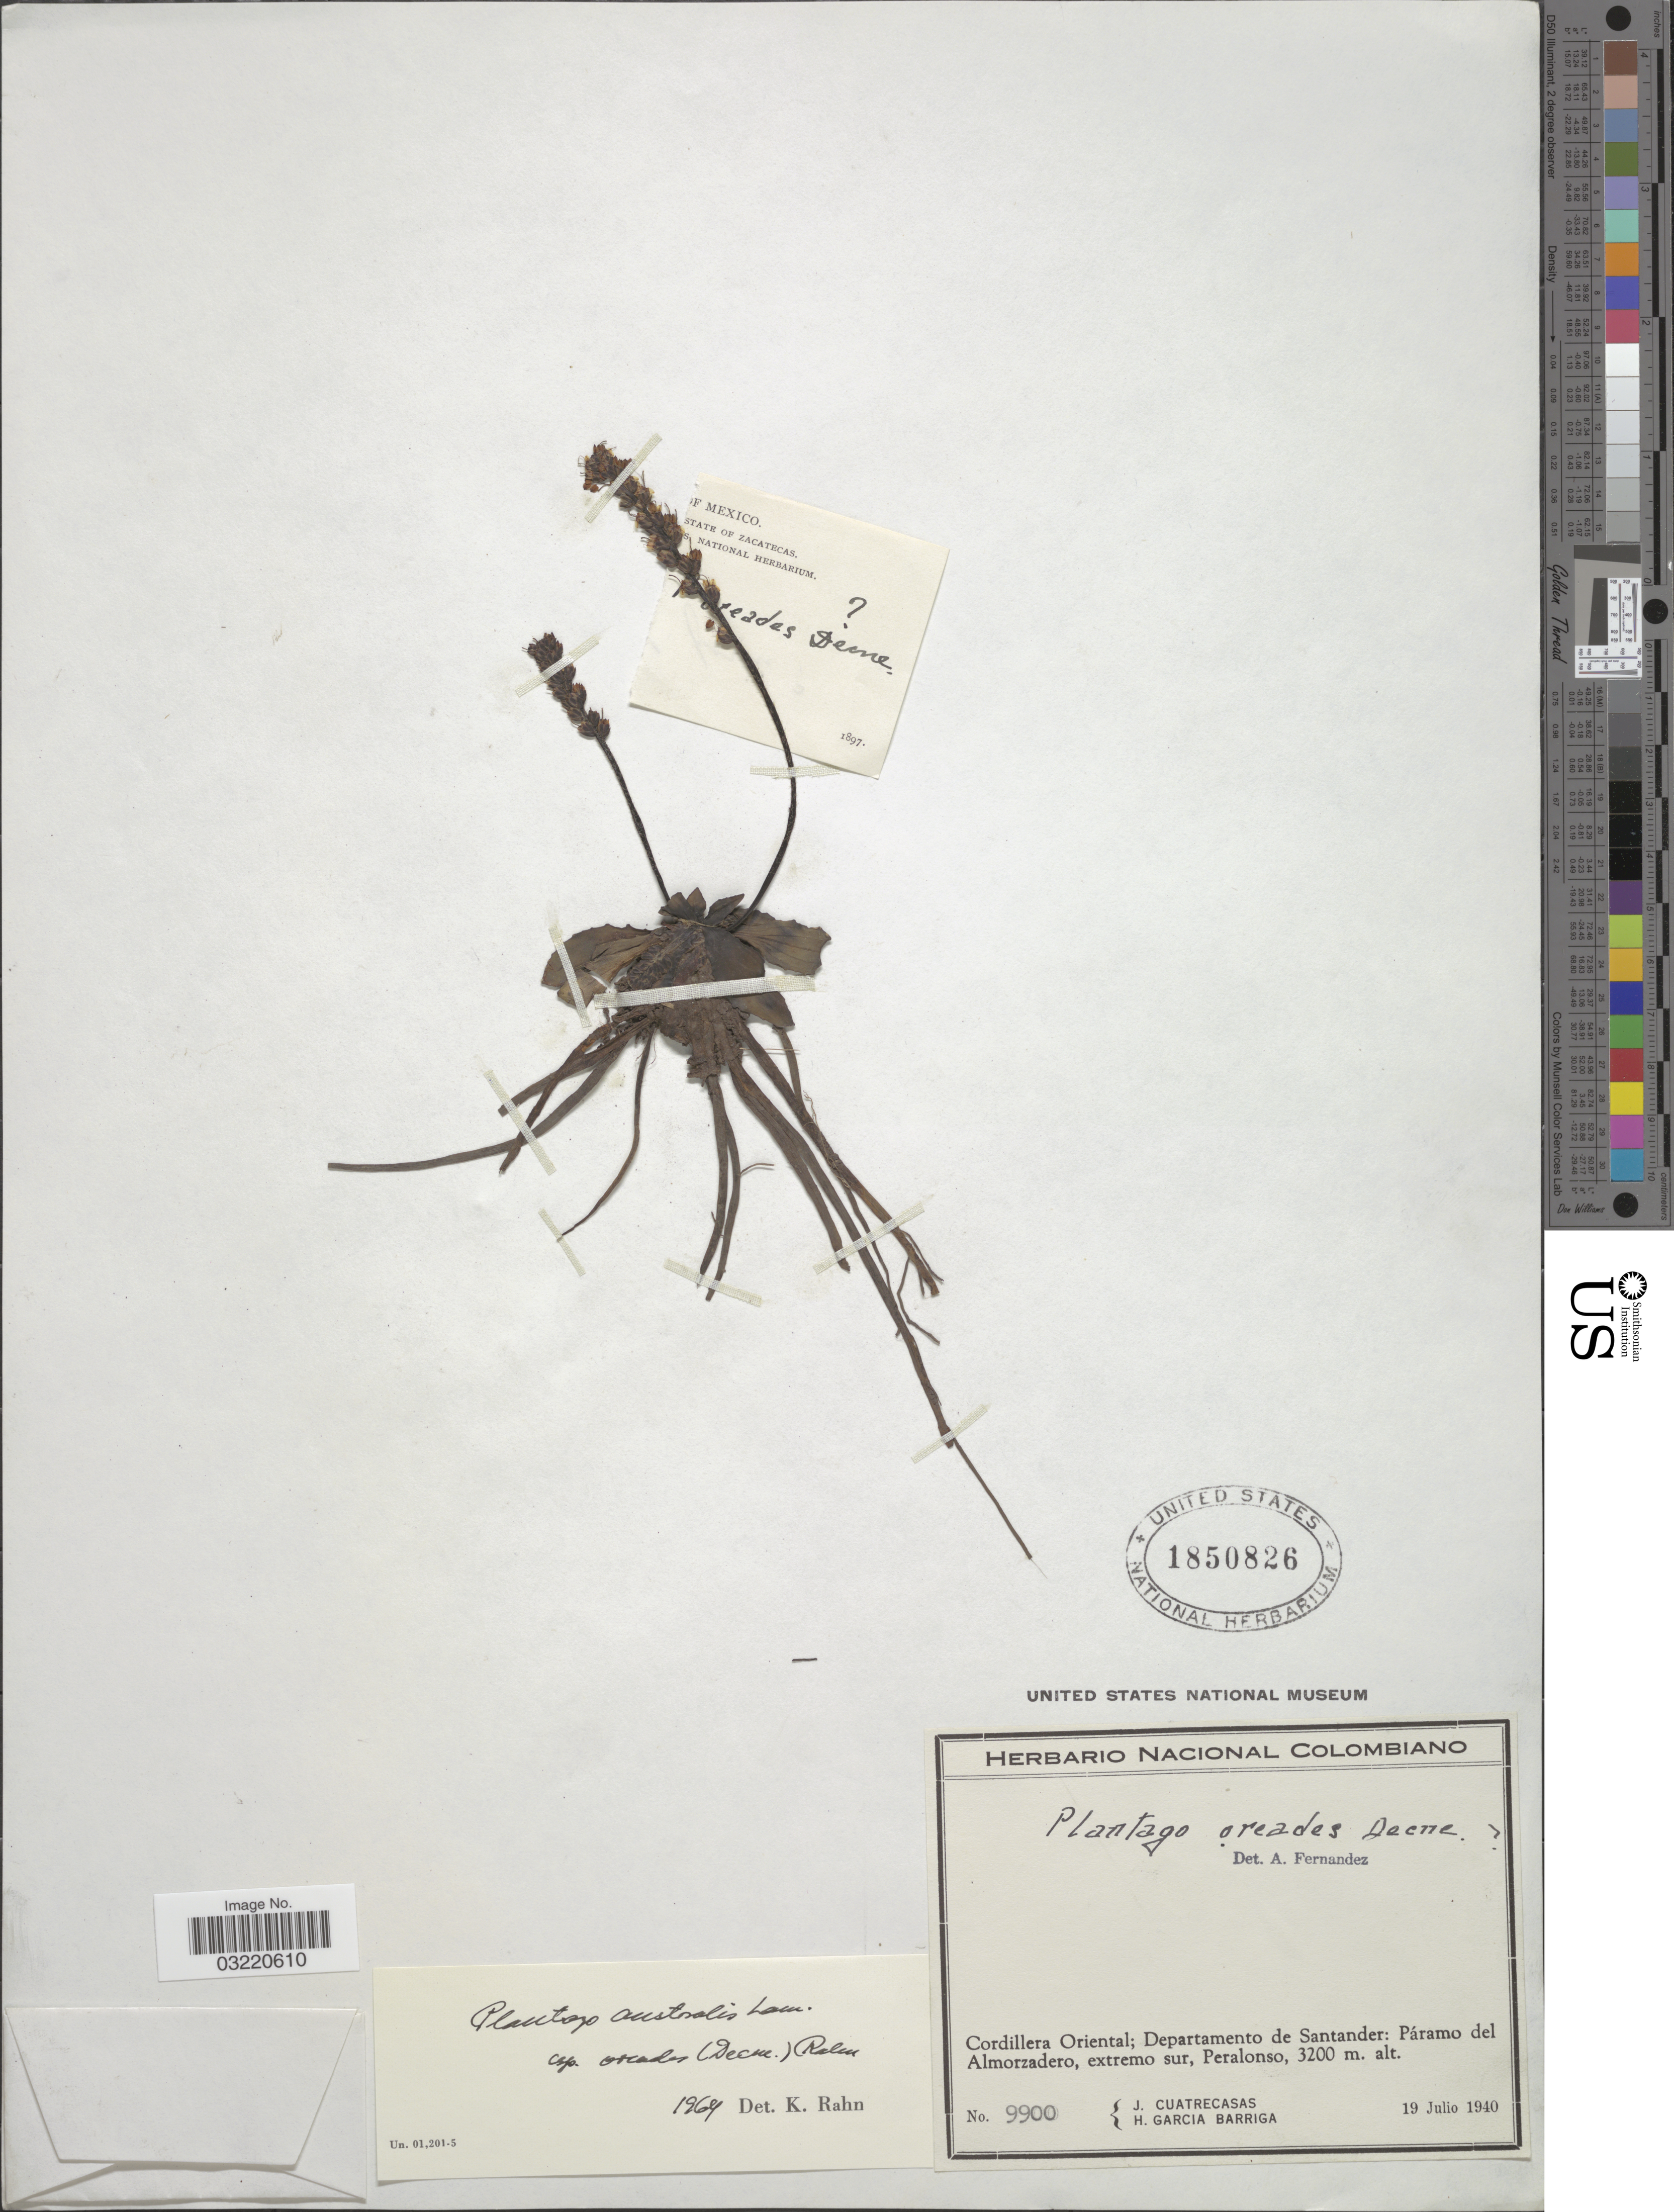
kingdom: Plantae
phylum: Tracheophyta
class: Magnoliopsida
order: Lamiales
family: Plantaginaceae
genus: Plantago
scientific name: Plantago australis subsp. oreades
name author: (Decne.) Rahn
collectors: J. Cuatrecasas & H. García Barriga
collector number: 9900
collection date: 1940-07-19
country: Colombia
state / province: Santander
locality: Cordillera Oriental; Departamento de Santander; Páramo del Almorzadero, extremo sur, Peralonso.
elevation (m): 3200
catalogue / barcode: US 1850826